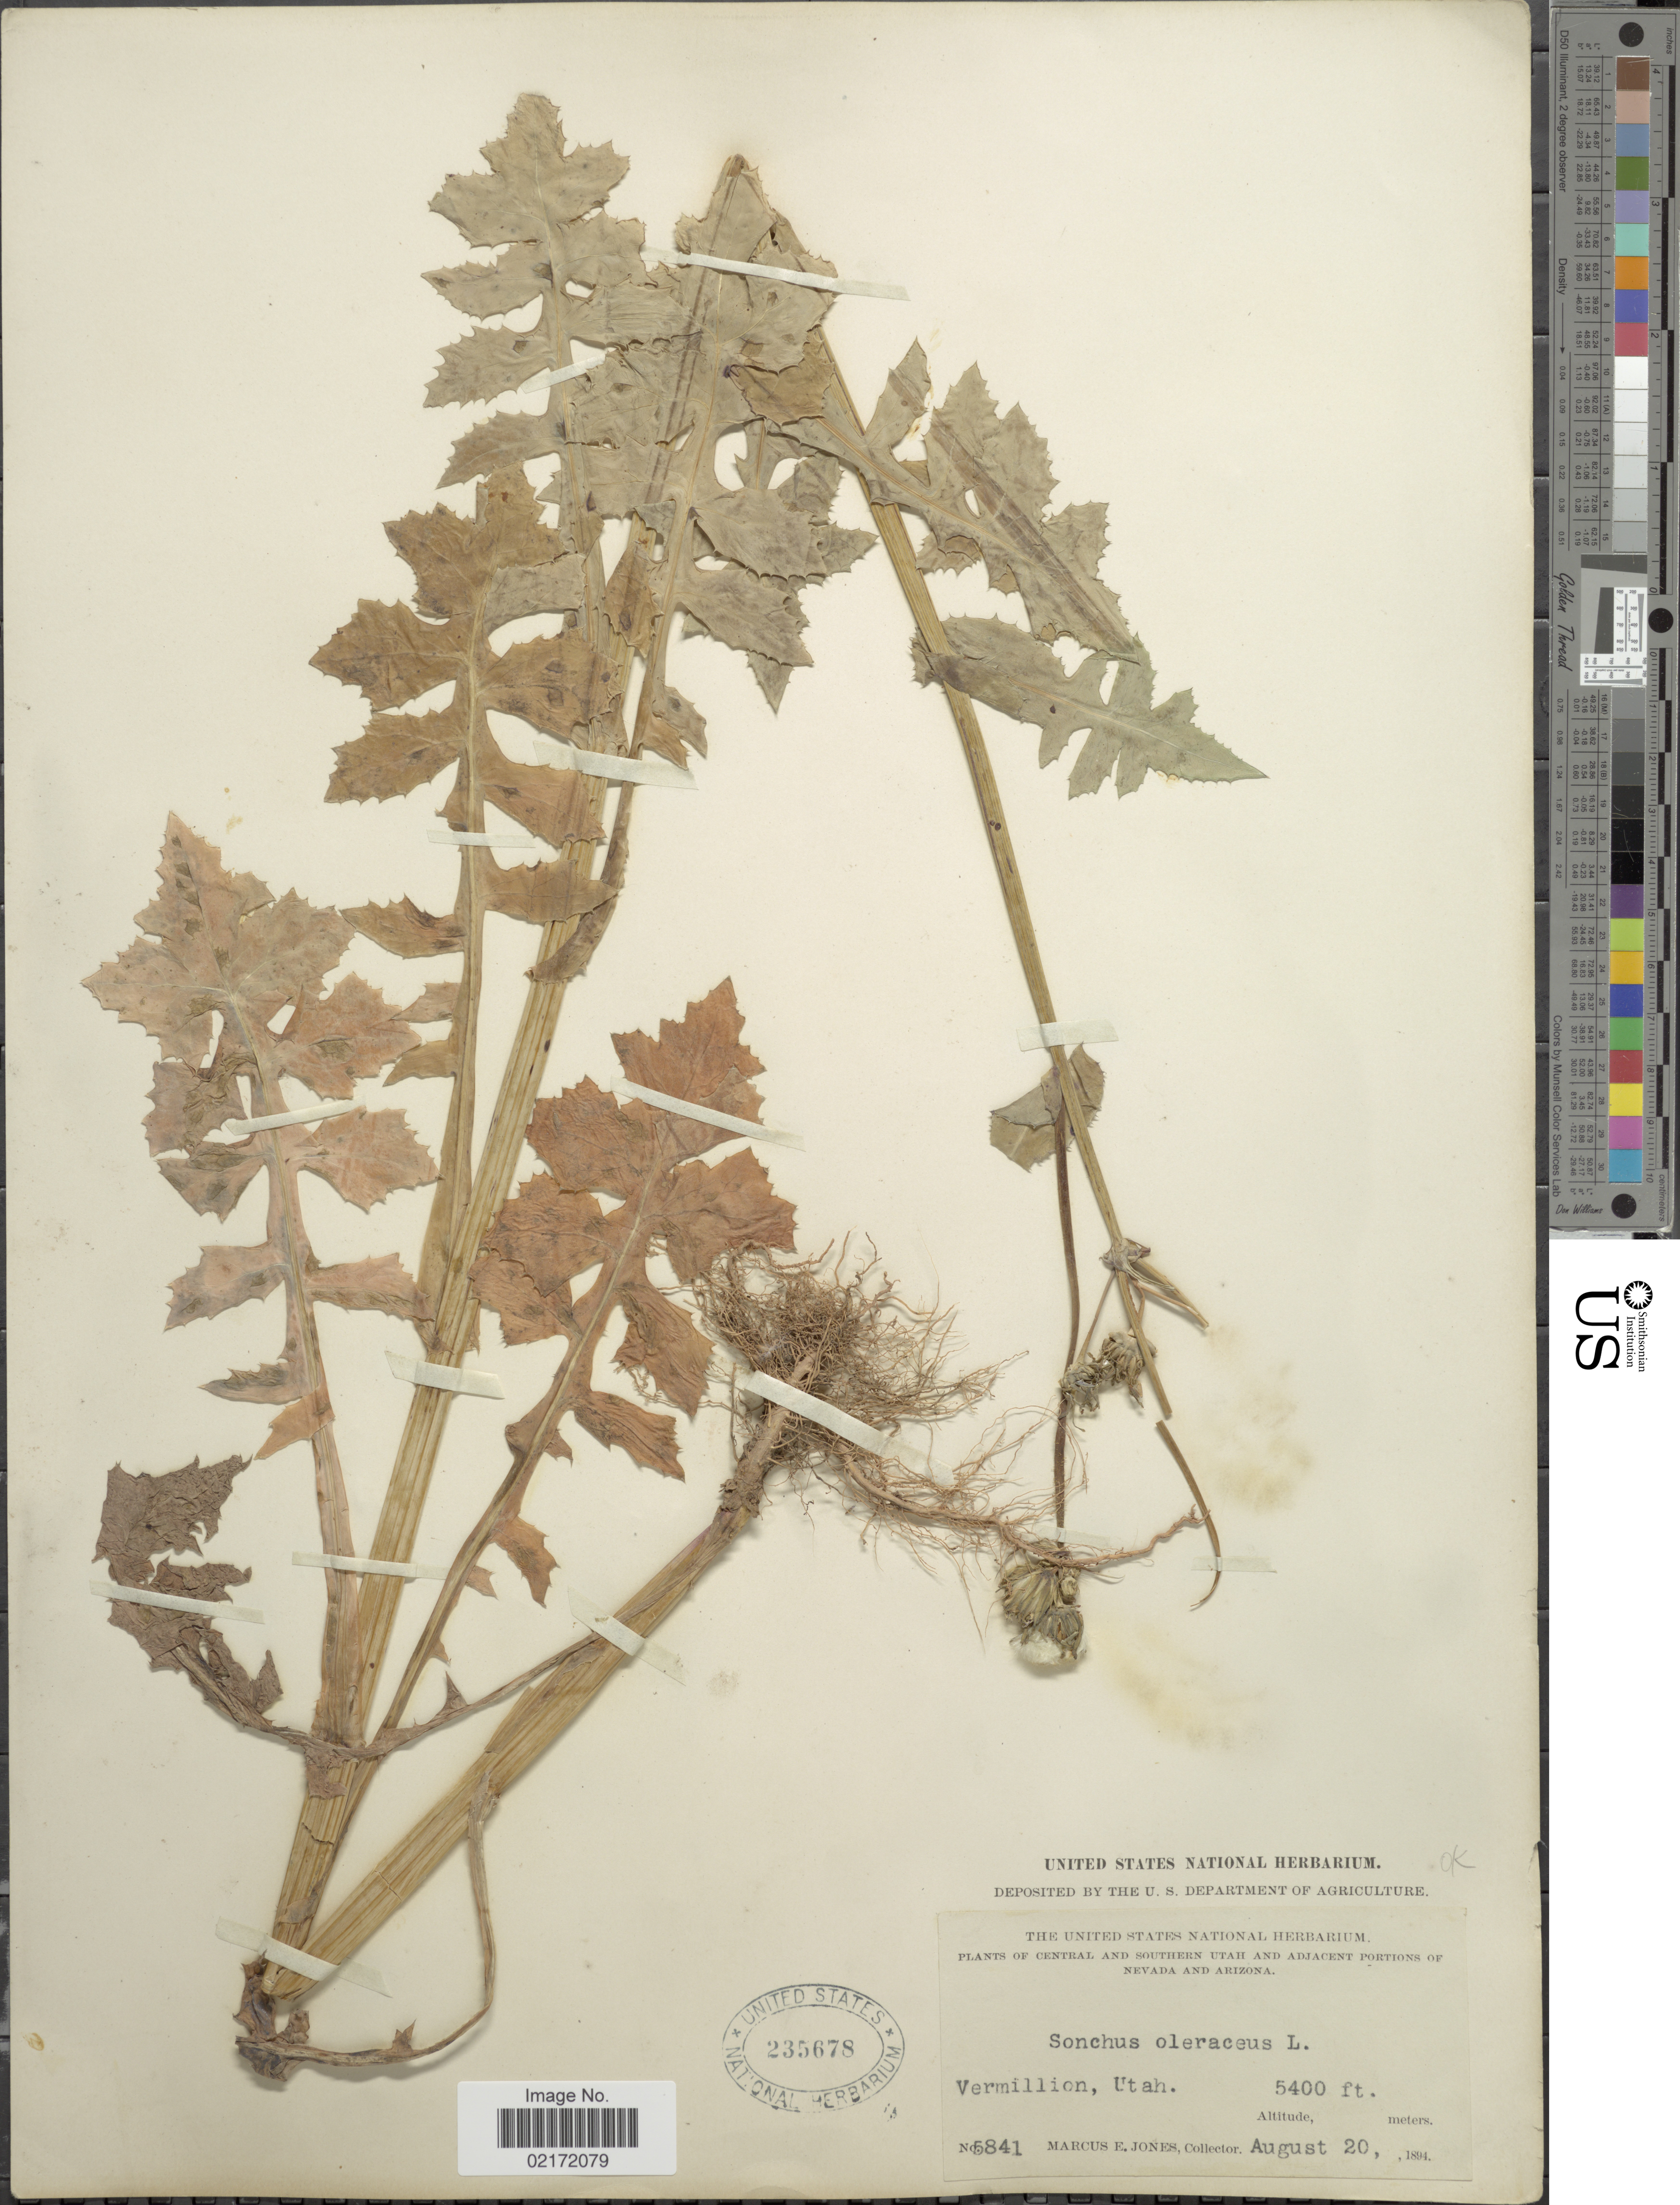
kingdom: Plantae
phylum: Tracheophyta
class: Magnoliopsida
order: Asterales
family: Asteraceae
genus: Sonchus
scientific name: Sonchus oleraceus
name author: L.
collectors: M. E. Jones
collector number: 5841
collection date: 1894-08-20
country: United States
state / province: Utah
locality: Vermillion, Utah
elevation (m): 1646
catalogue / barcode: US 235678